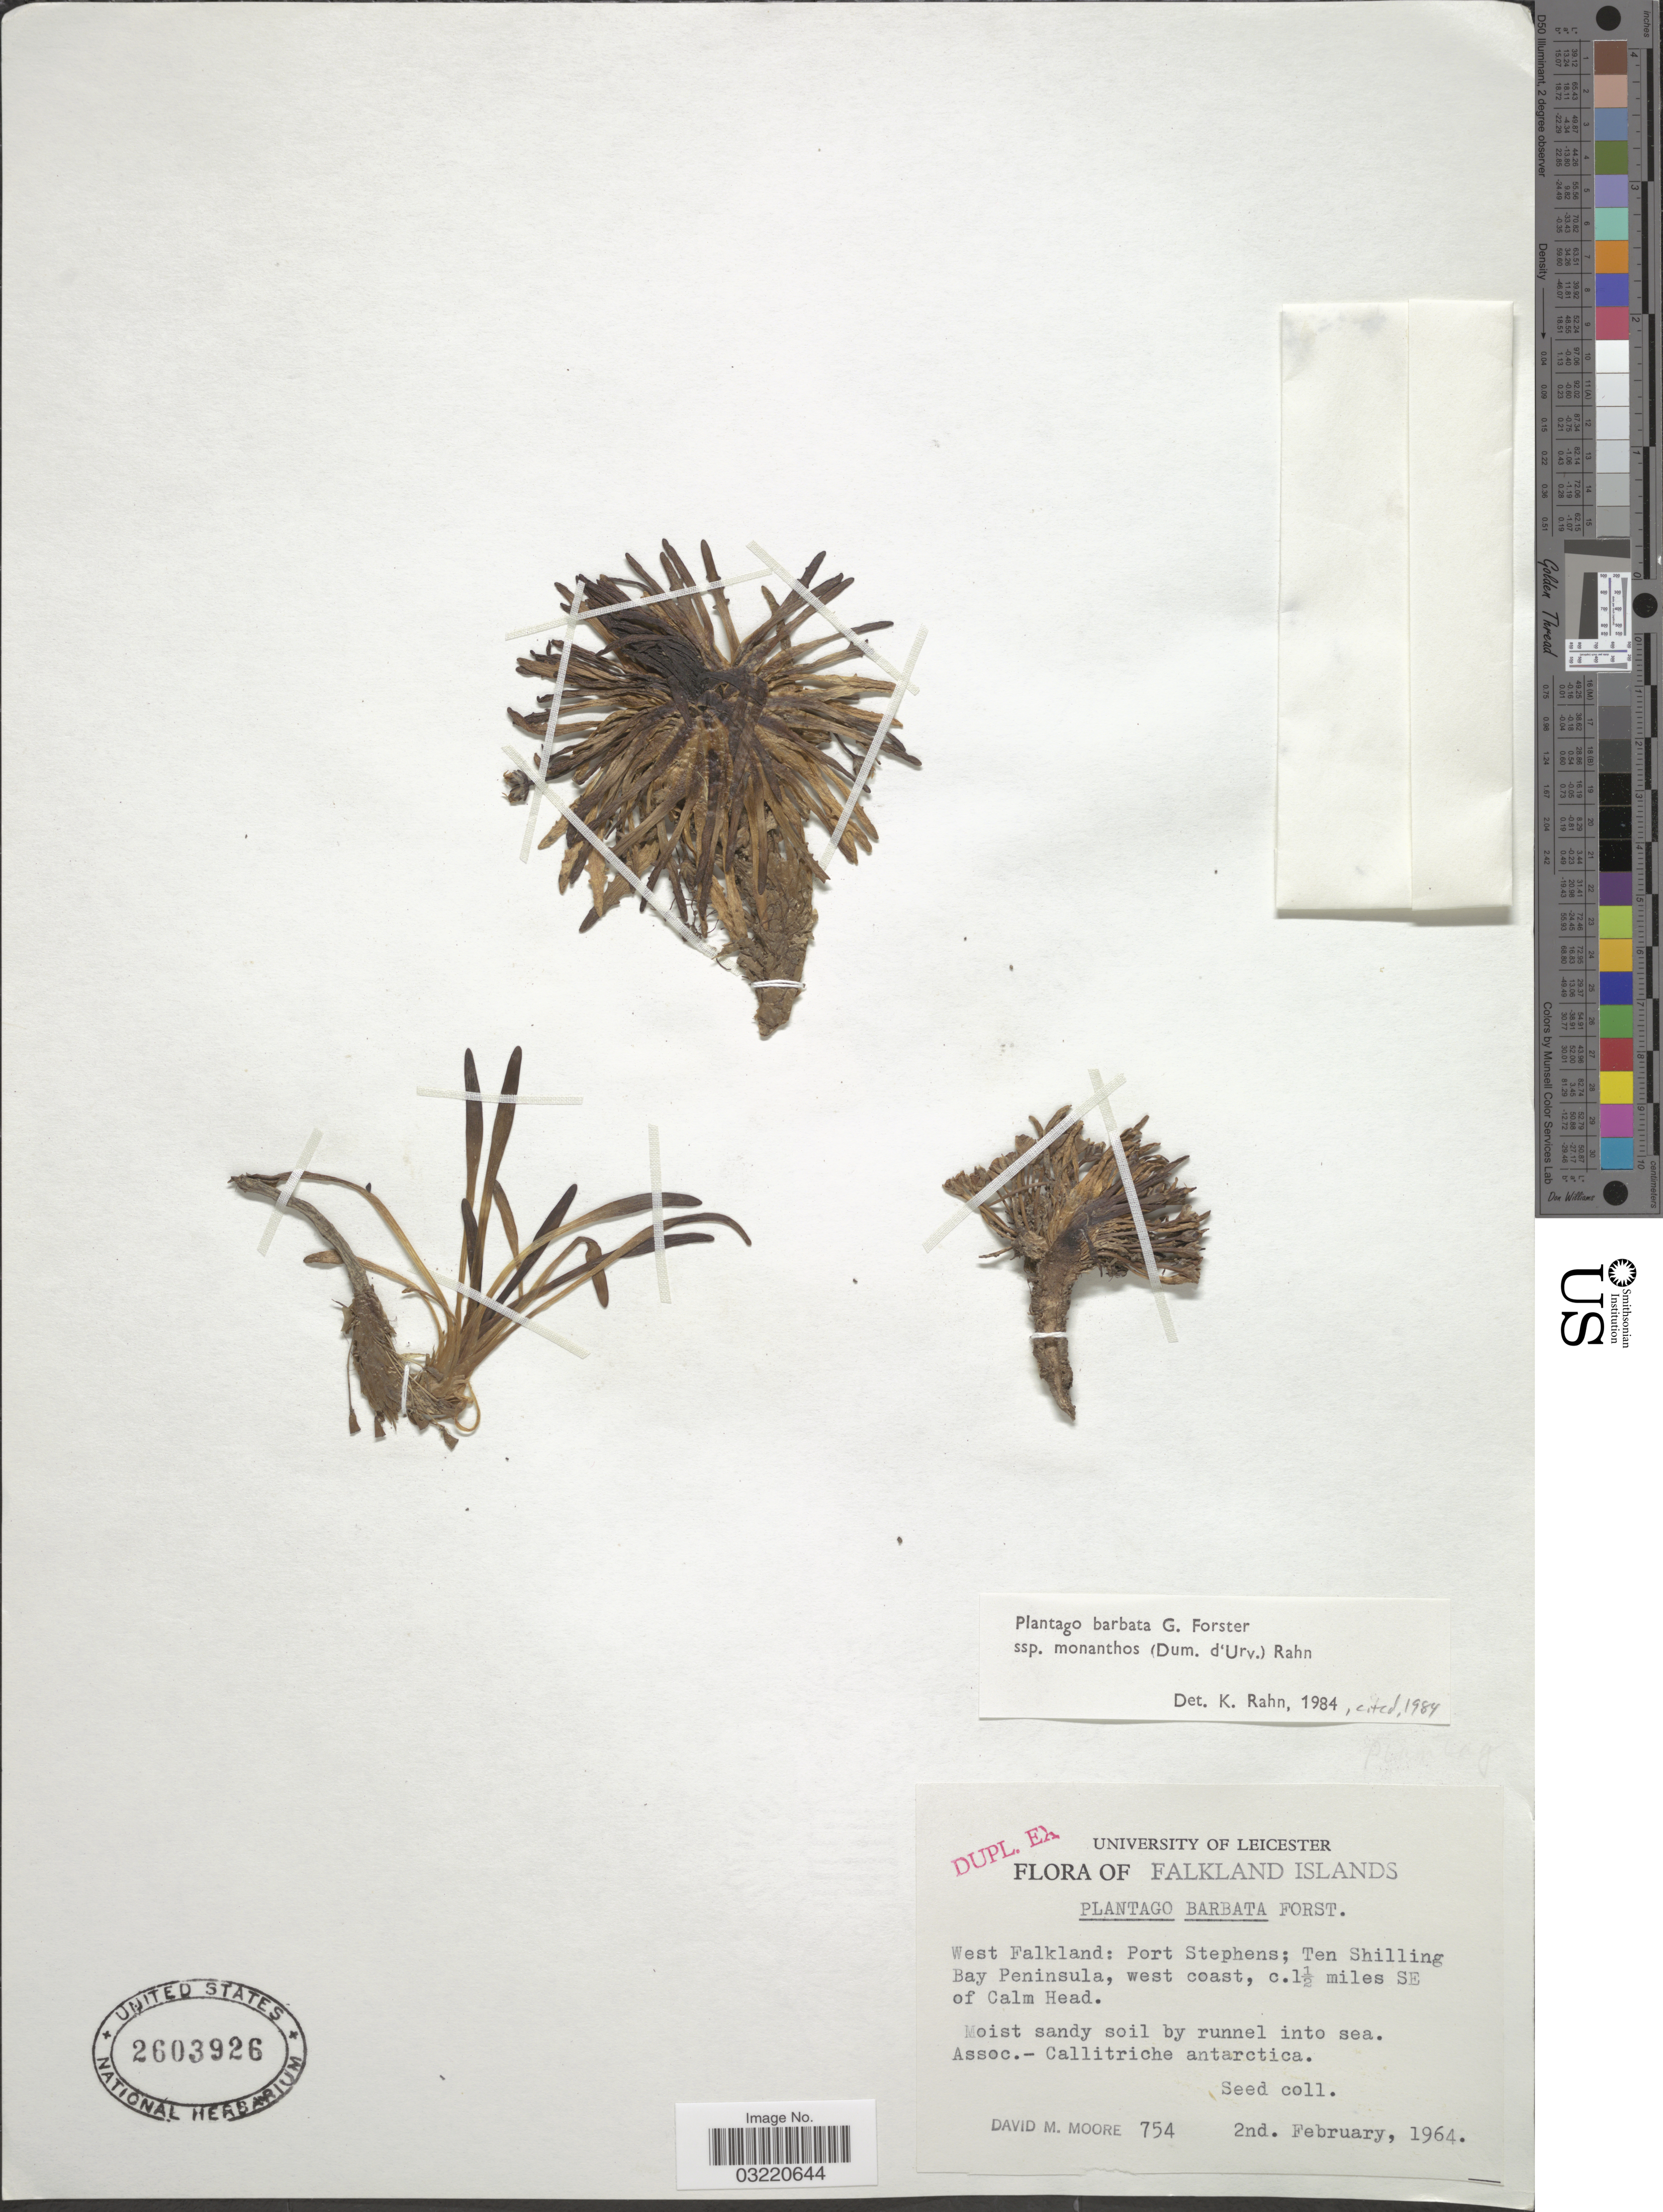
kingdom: Plantae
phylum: Tracheophyta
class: Magnoliopsida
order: Lamiales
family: Plantaginaceae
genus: Plantago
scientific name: Plantago barbata subsp. monanthos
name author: (d'Urv.) Rahn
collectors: D. Moore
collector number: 754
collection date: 1964-02-02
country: Falkland Islands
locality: West Falkland: Port Stephens; Ten Shilling Bay Peninsula, west coast, c.1½ miles SE of Calm Head.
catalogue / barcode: US 2603926